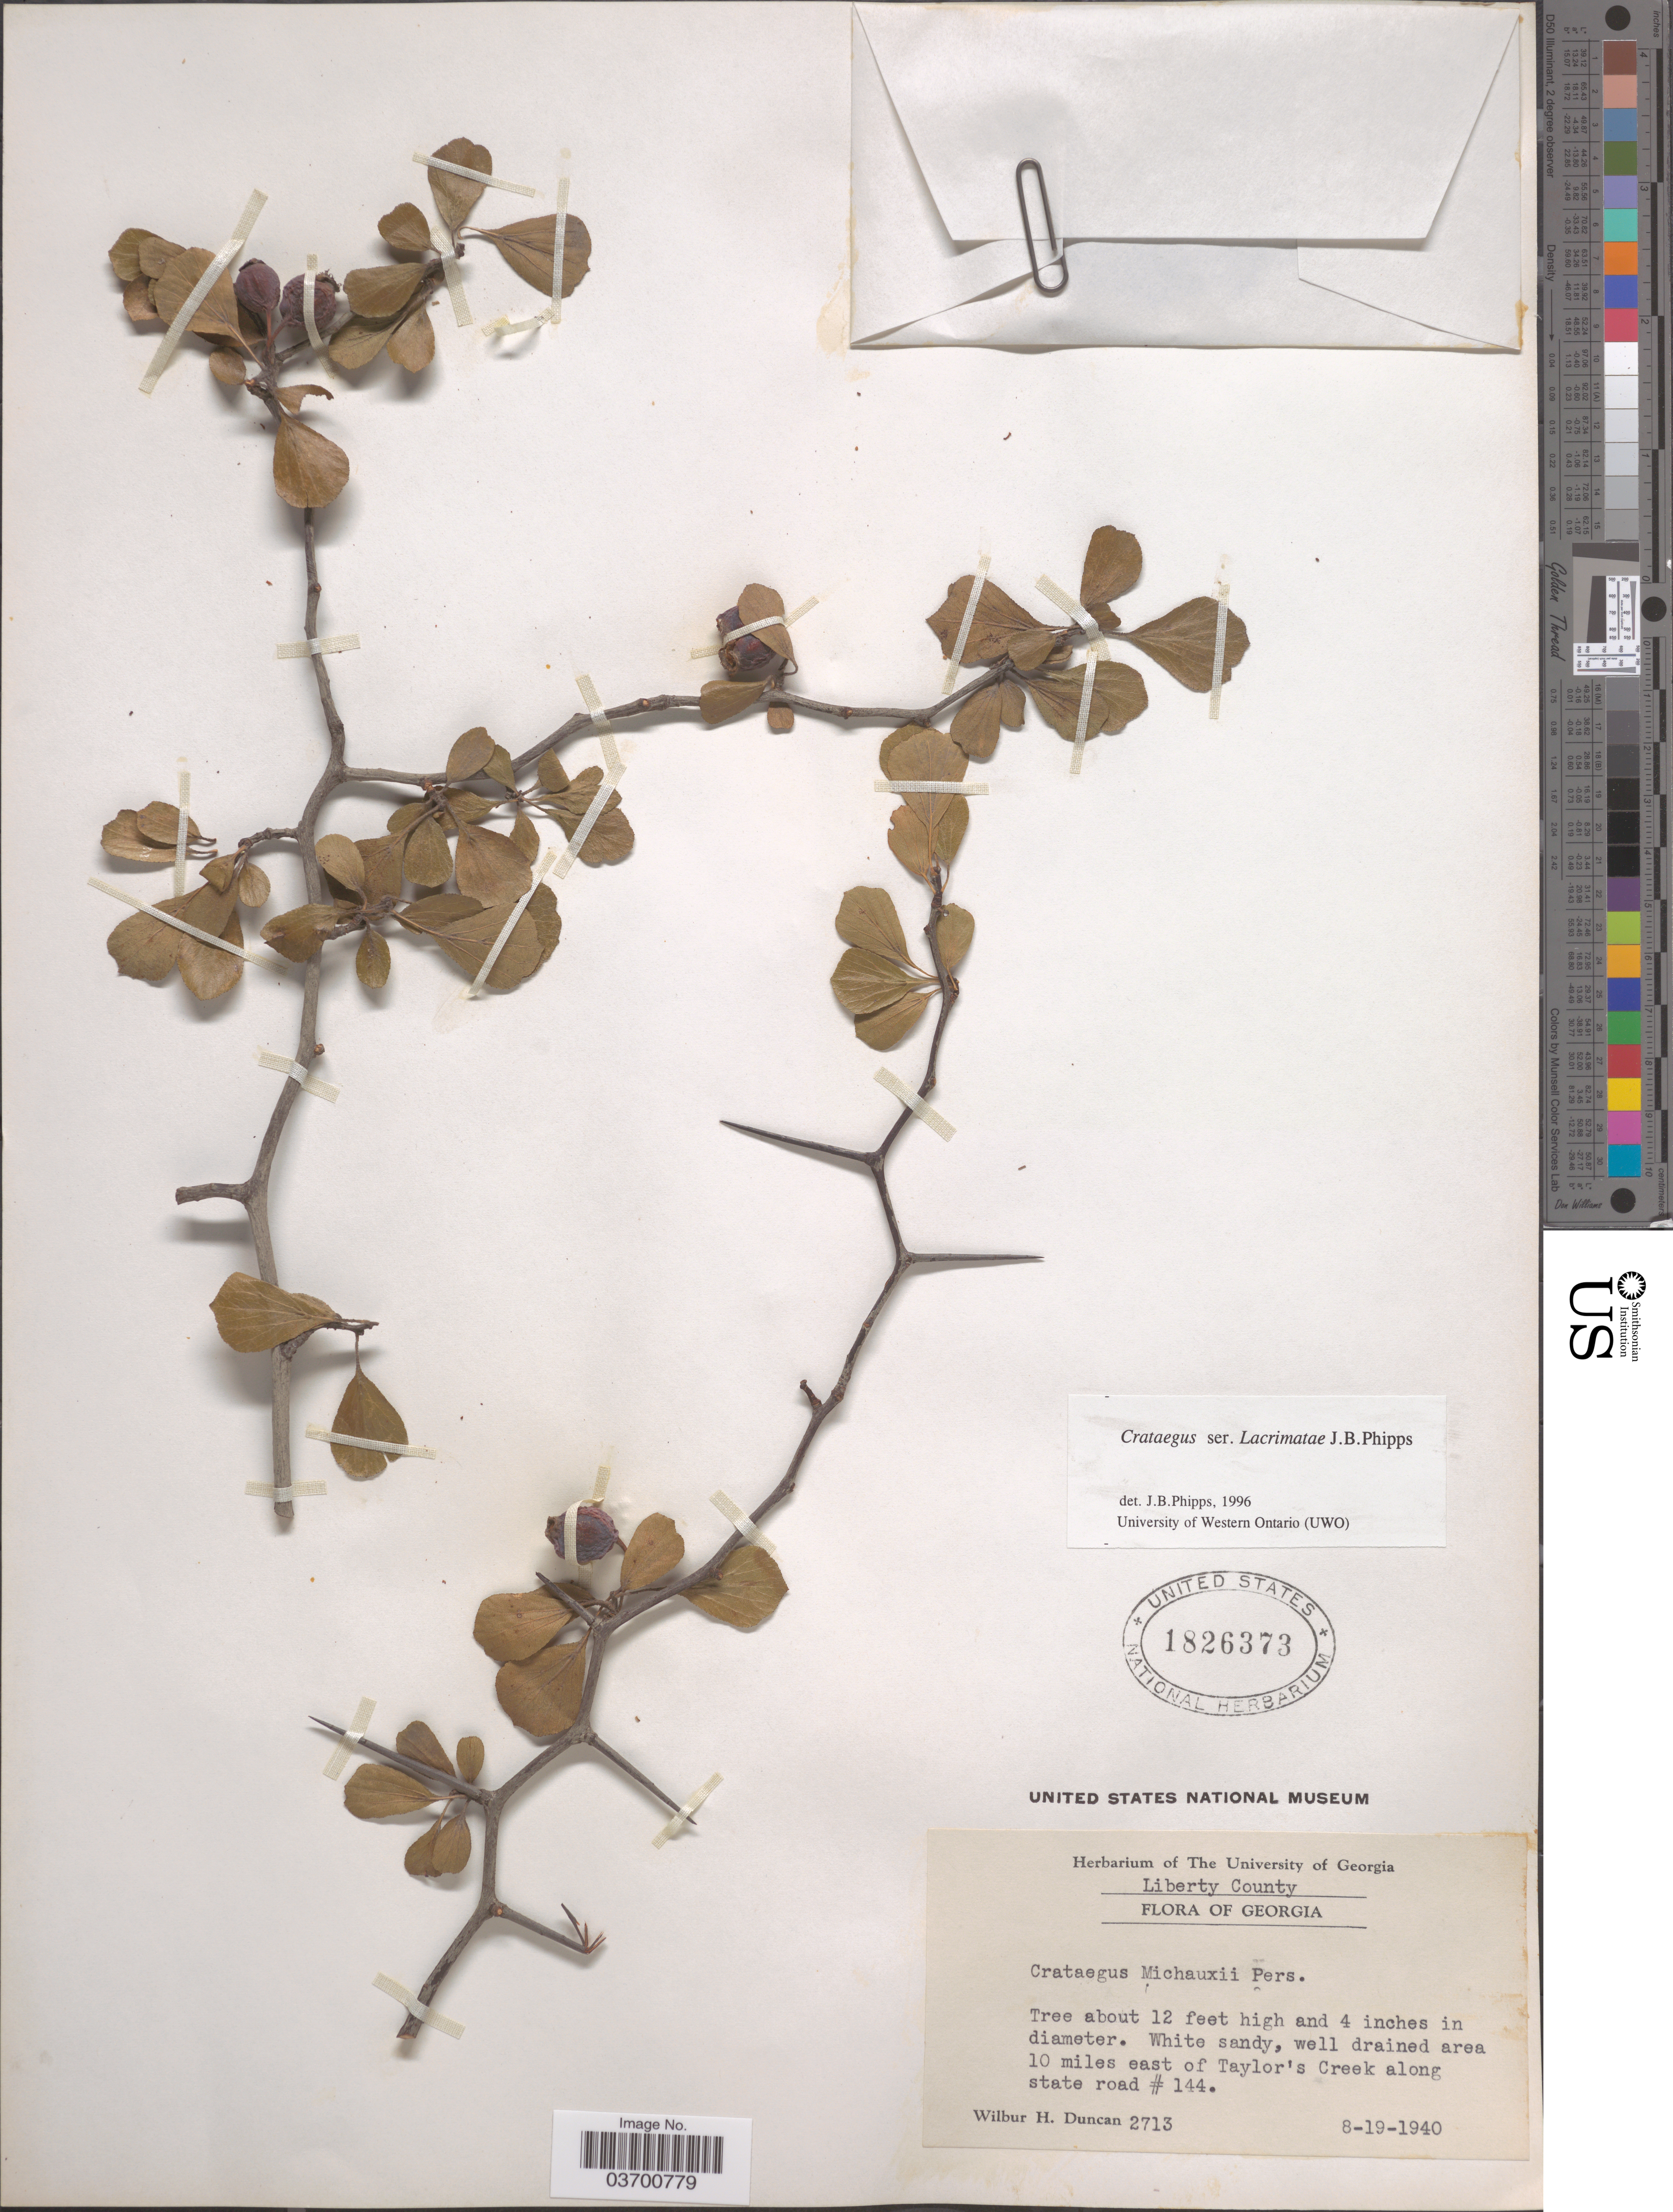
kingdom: Plantae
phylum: Tracheophyta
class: Magnoliopsida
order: Rosales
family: Rosaceae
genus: Crataegus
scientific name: Crataegus michauxii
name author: Pers.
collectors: W. H. Duncan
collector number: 2713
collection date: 1940-08-19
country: United States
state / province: Georgia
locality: Liberty County. 10 miles east of Taylor's Creek along state road # 144.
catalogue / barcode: US 1826373